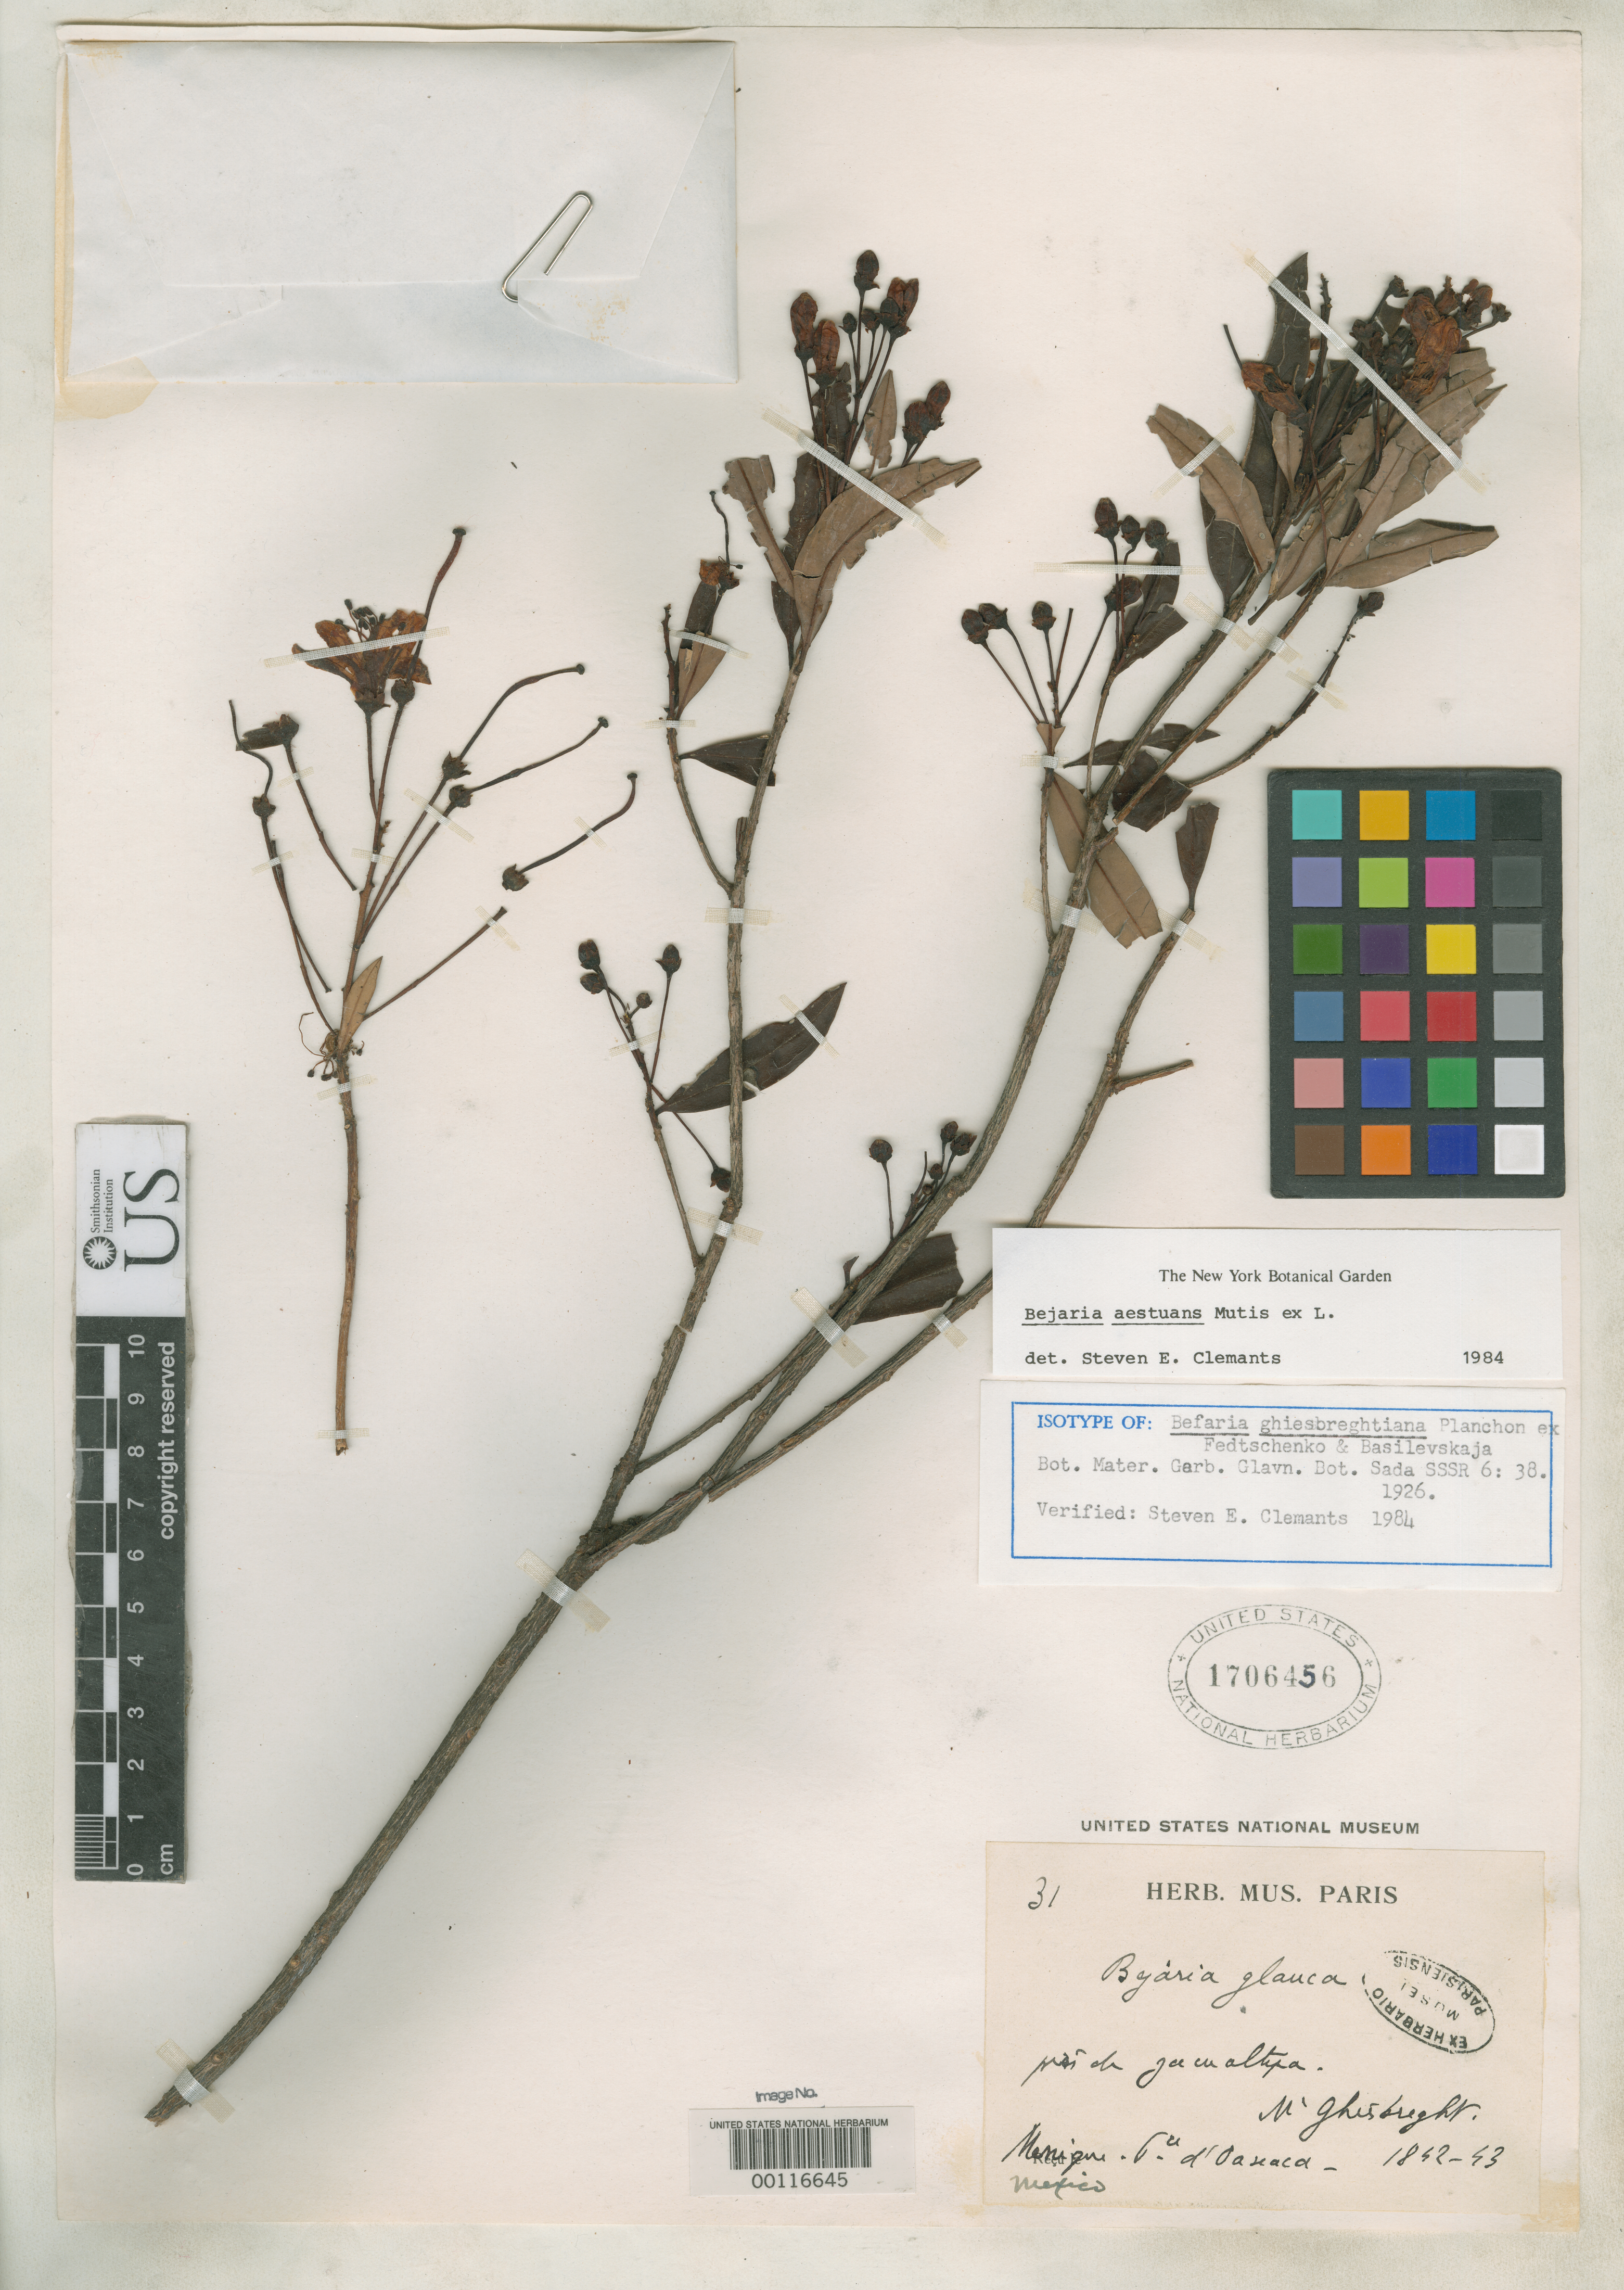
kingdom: Plantae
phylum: Tracheophyta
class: Magnoliopsida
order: Ericales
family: Ericaceae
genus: Befaria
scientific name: Befaria ghiesbreghtiana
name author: B. Fedtsch. & Basil.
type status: Isotype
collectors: A. Ghiesbreght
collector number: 31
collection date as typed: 1842 to -- --- 1843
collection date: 1842/1843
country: Mexico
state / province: Oaxaca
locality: Near Zacualtipan.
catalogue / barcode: US 1706456